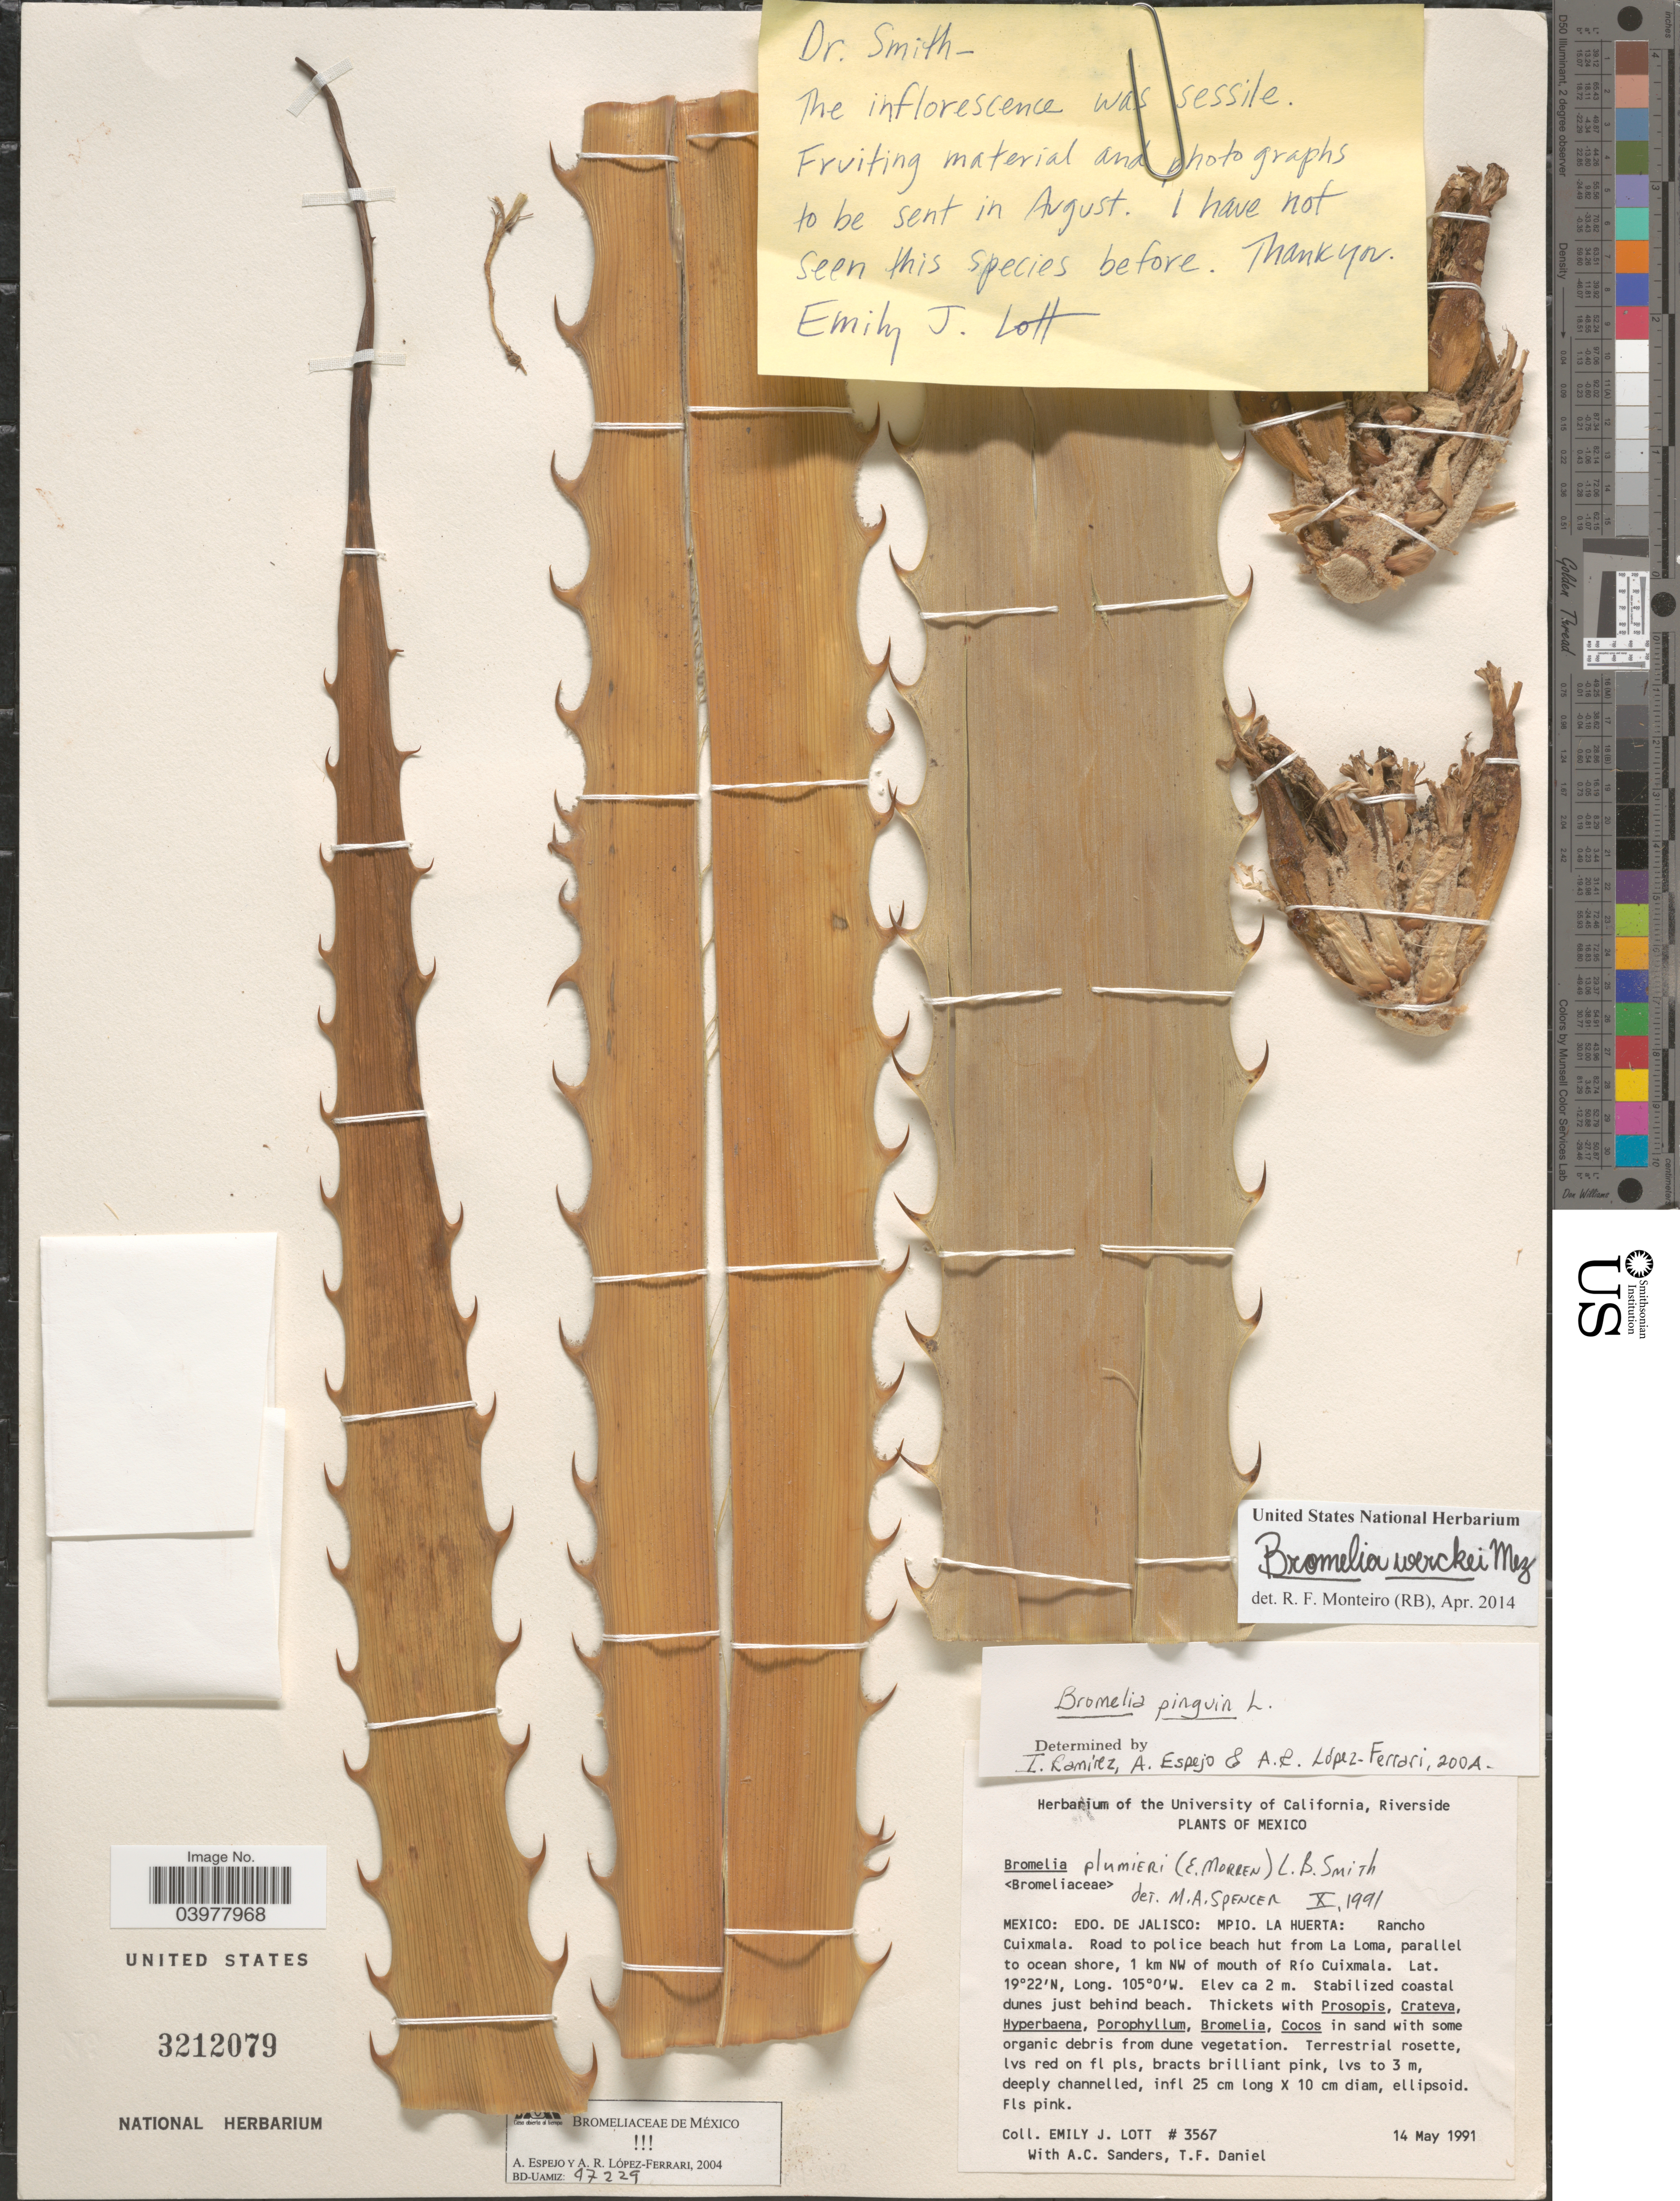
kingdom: Plantae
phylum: Tracheophyta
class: Liliopsida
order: Poales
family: Bromeliaceae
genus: Bromelia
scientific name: Bromelia wercklei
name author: Mez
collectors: E. J. Lott, A. Sanders & T. F. Daniel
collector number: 3567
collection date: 1991-05-14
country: Mexico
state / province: Jalisco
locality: Mpio. La Huerta: Rancho Cuixmala. Road to police beach hut from La Loma, parallel to ocean shore, 1 km NW of mouth of Río Cuixmala.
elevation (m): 2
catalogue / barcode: US 3212079